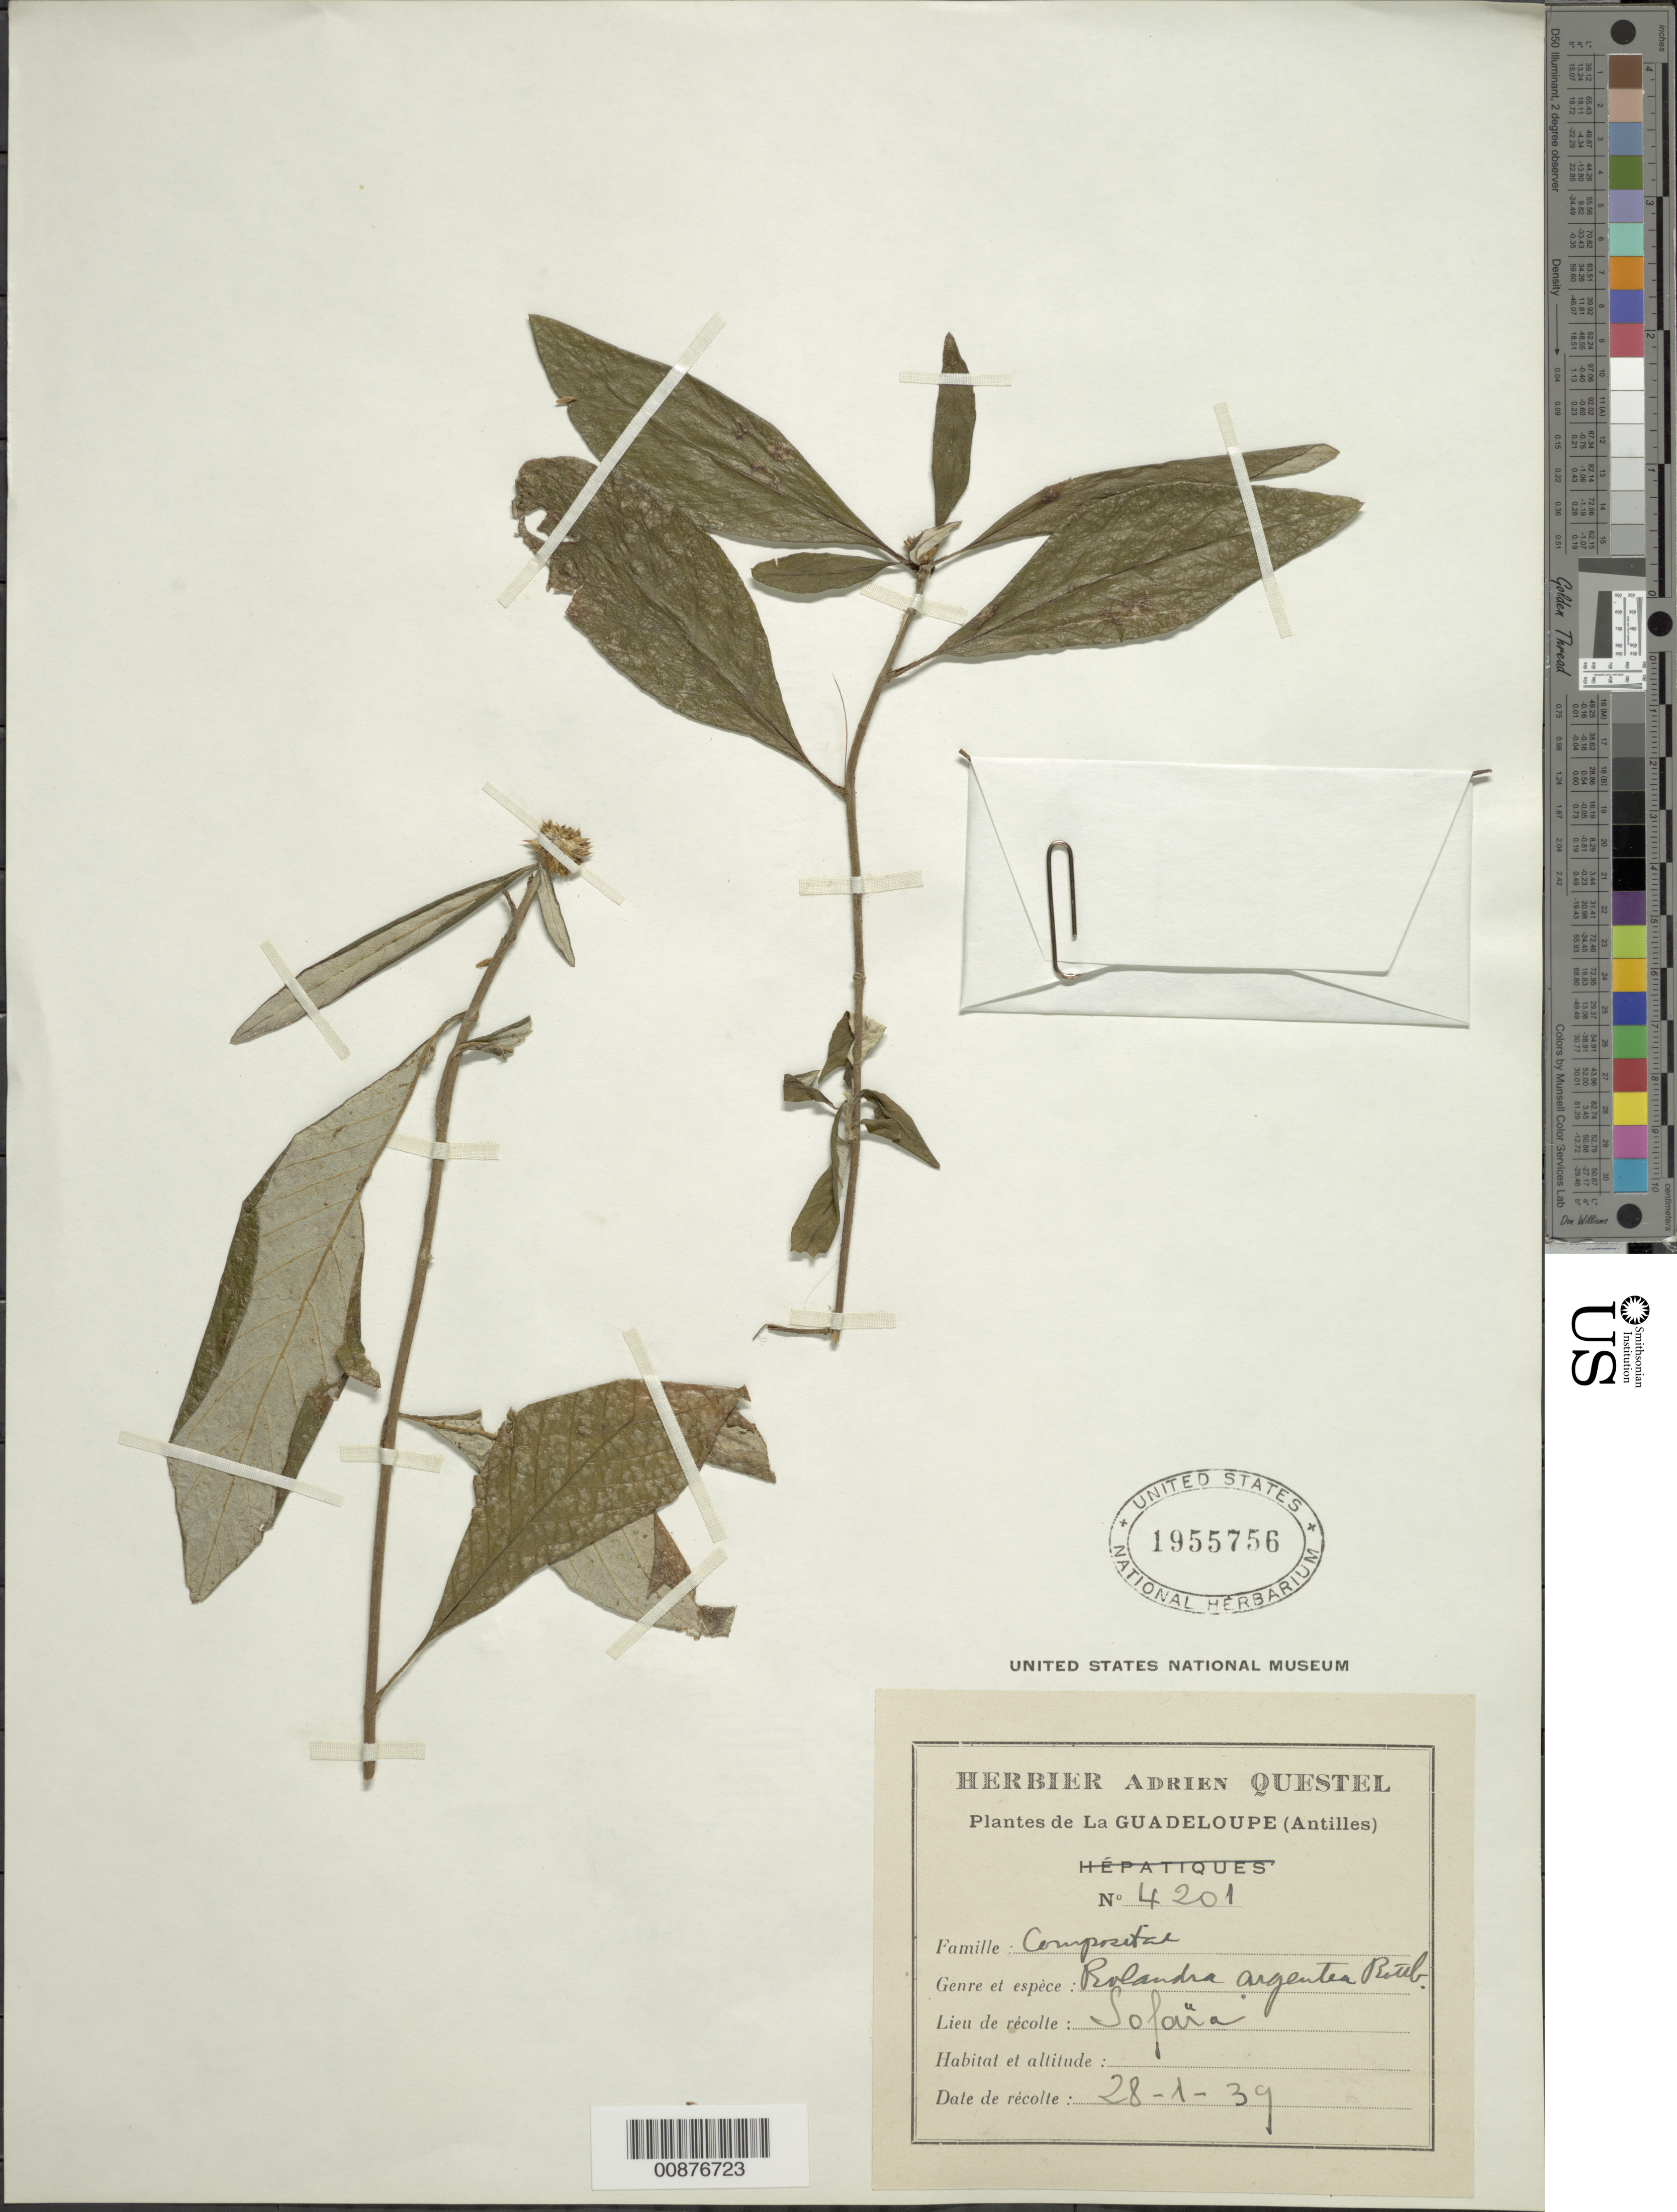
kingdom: Plantae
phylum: Tracheophyta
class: Magnoliopsida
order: Asterales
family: Asteraceae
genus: Rolandra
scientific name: Rolandra fruticosa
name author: (L.) Kuntze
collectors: A. Questel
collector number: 4201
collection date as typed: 28 Jan 1939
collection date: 1939-01-28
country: Guadeloupe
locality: Sofara (sp?)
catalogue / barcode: US 1955756